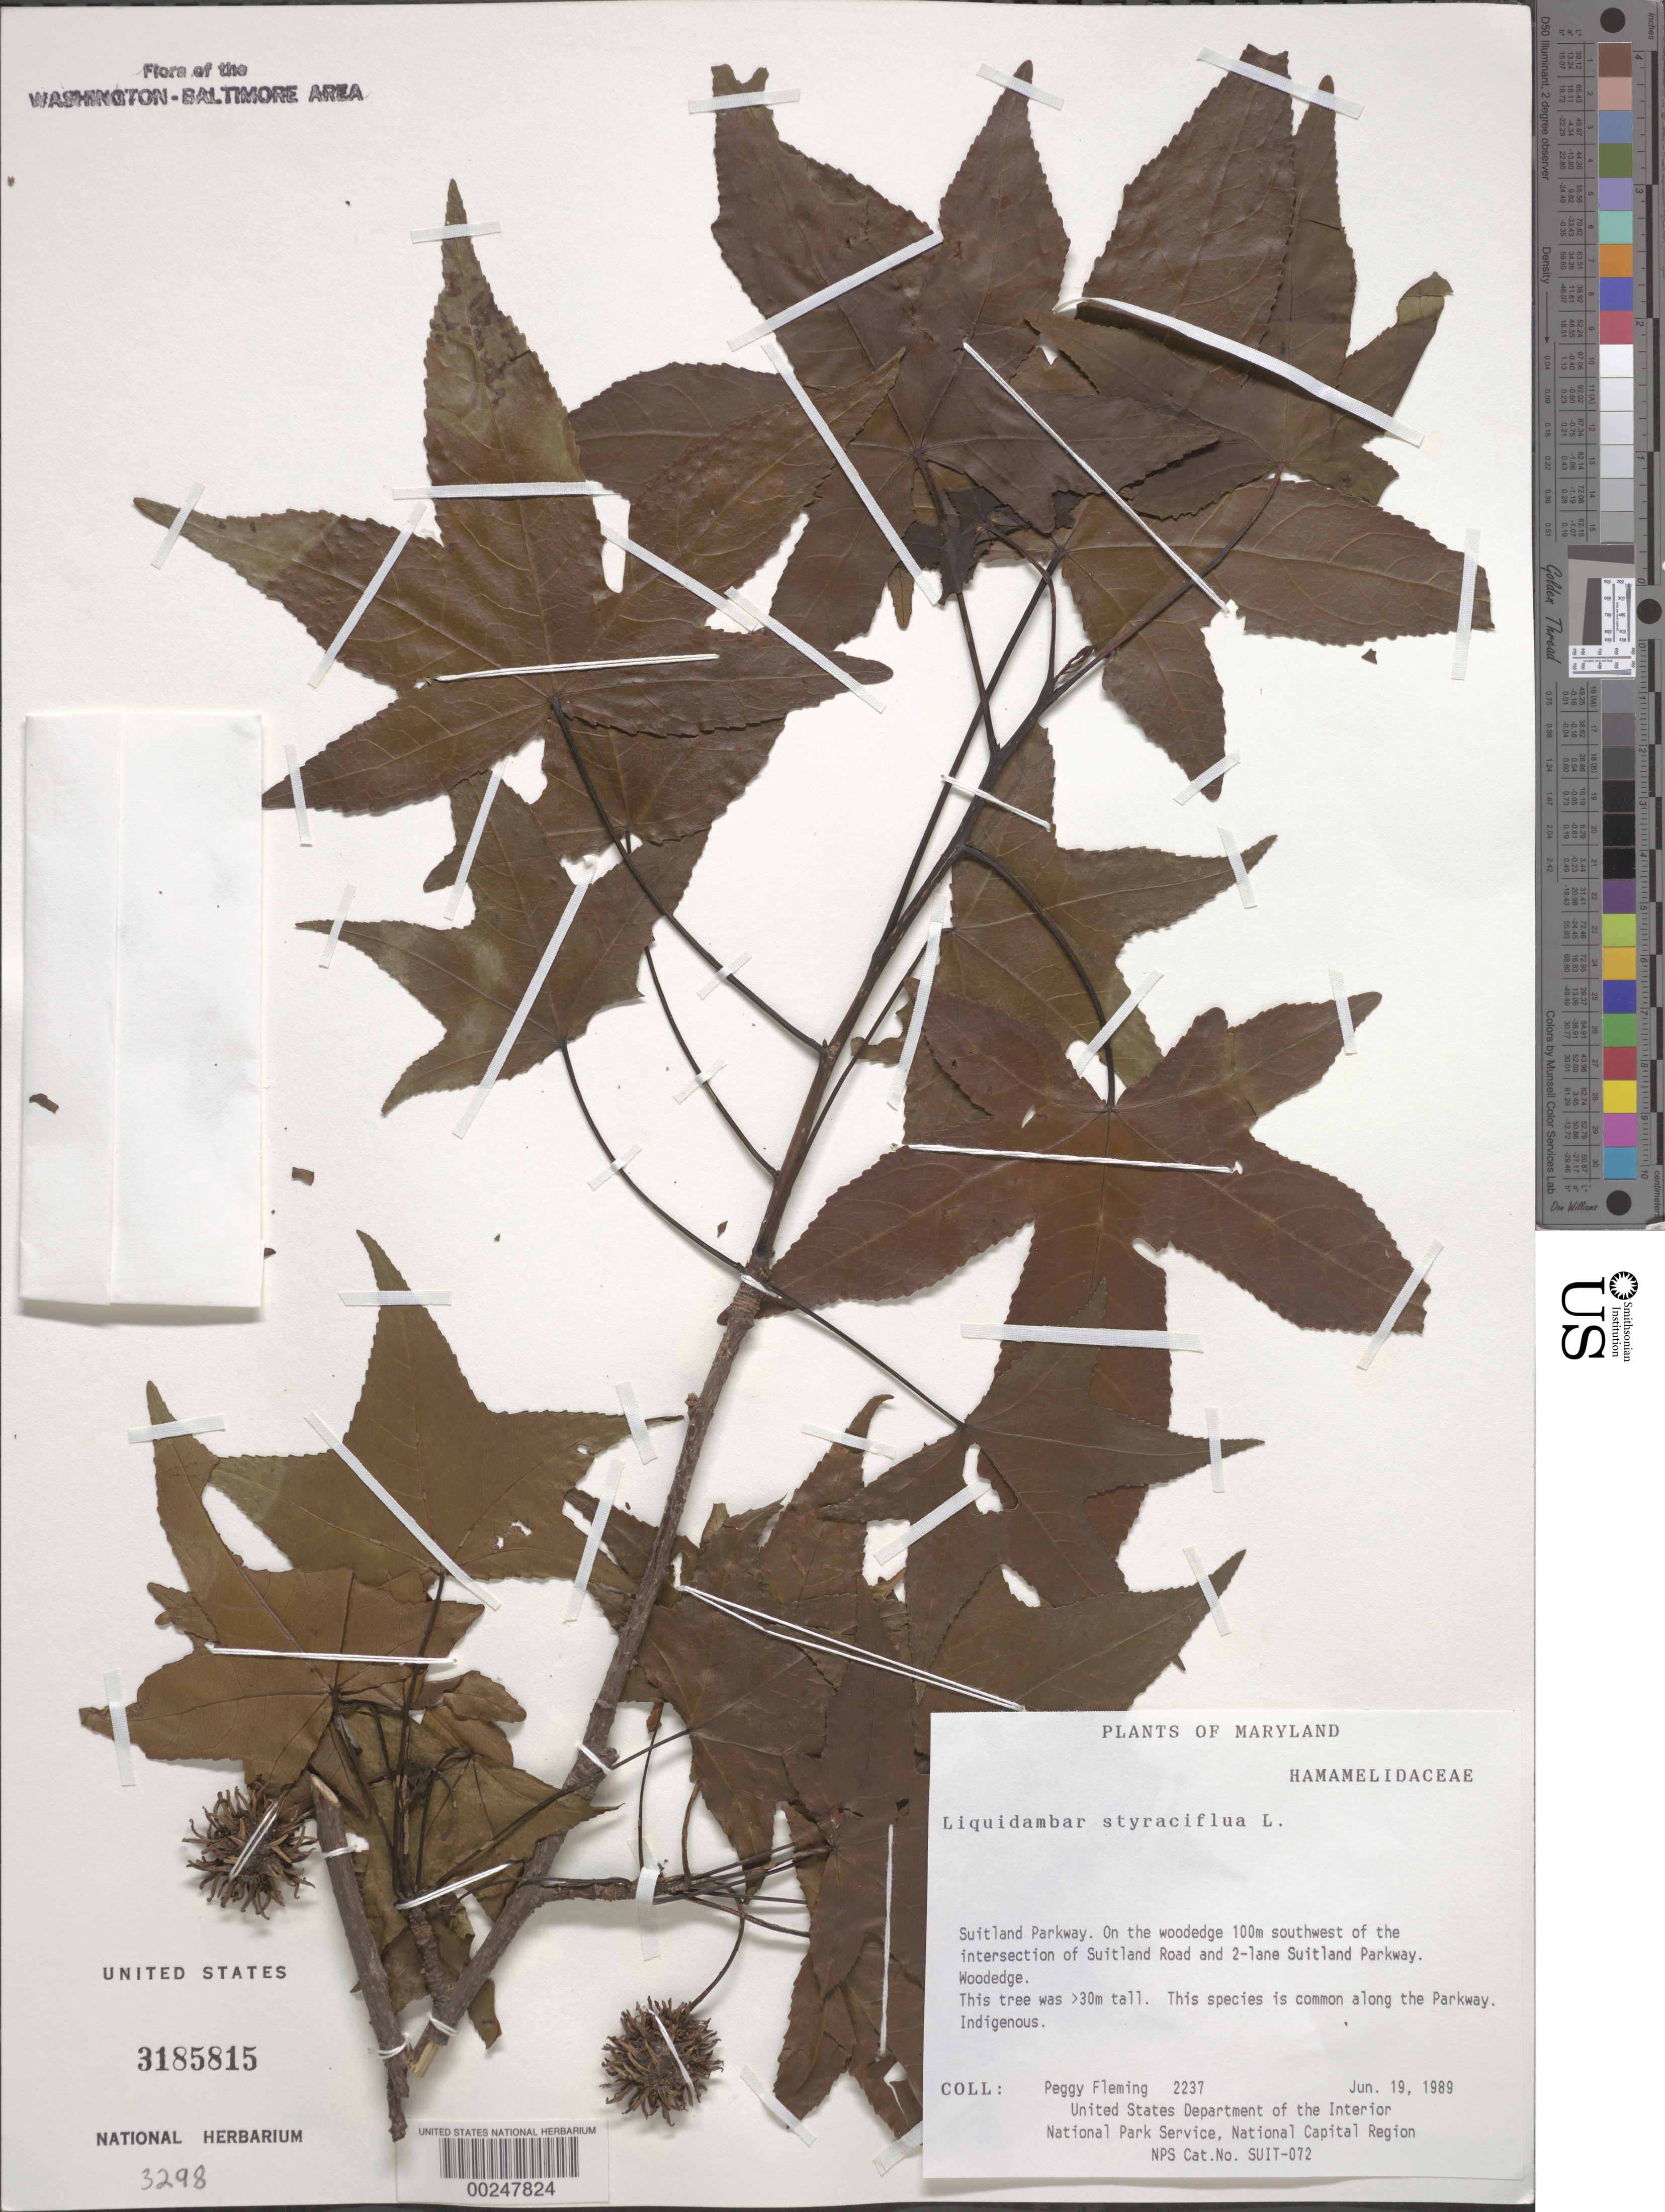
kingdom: Plantae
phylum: Tracheophyta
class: Magnoliopsida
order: Saxifragales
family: Altingiaceae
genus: Liquidambar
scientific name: Liquidambar styraciflua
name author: L.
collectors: P. Fleming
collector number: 2237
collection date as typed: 19 Jun 1989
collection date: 1989-06-19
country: United States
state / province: Maryland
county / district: Prince George's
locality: Suitland Parkway, SW of intersection of Suitland Rd and Suitland Parkway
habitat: Woodedge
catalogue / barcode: US 3185815